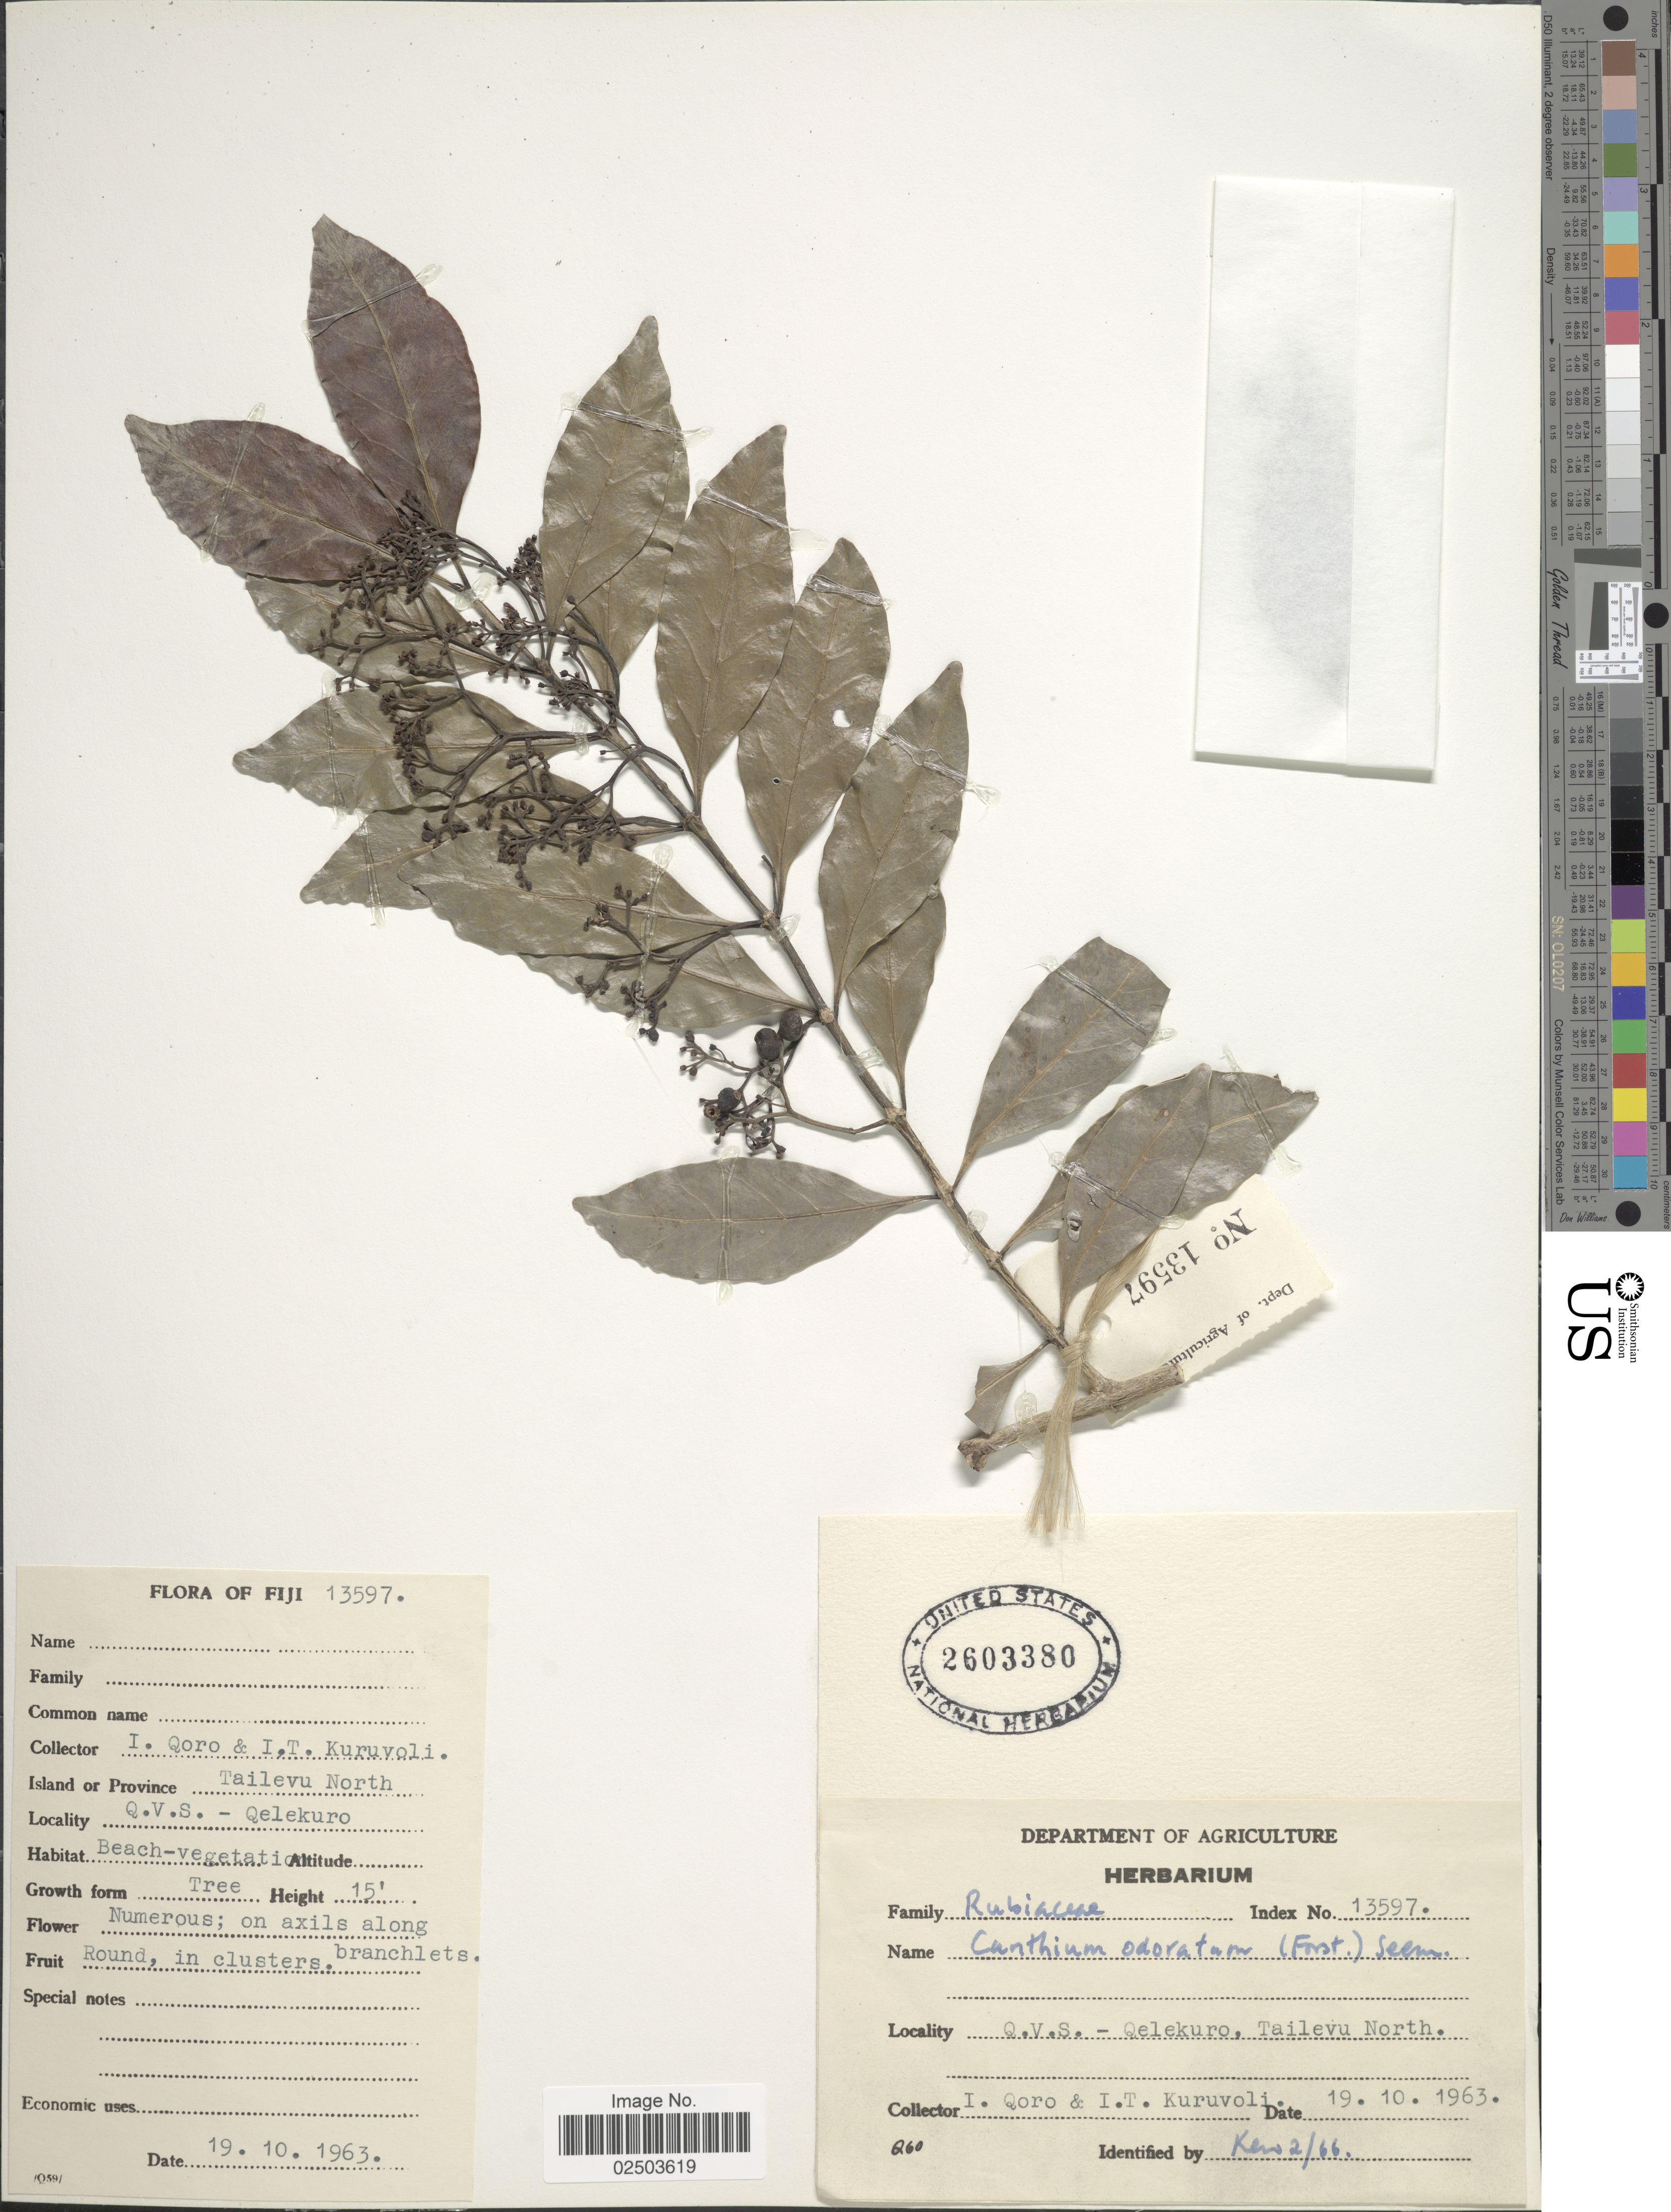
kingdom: Plantae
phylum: Tracheophyta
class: Magnoliopsida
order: Gentianales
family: Rubiaceae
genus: Psydrax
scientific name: Psydrax odorata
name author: (G. Forst.) A.C. Sm. & S.P. Darwin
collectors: I. Qoro & I. Kuruvoli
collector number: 13597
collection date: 1963-10-19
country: Fiji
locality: Island or Province Tailevu North. Q.V.S. - Qelekuro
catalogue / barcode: US 2603380